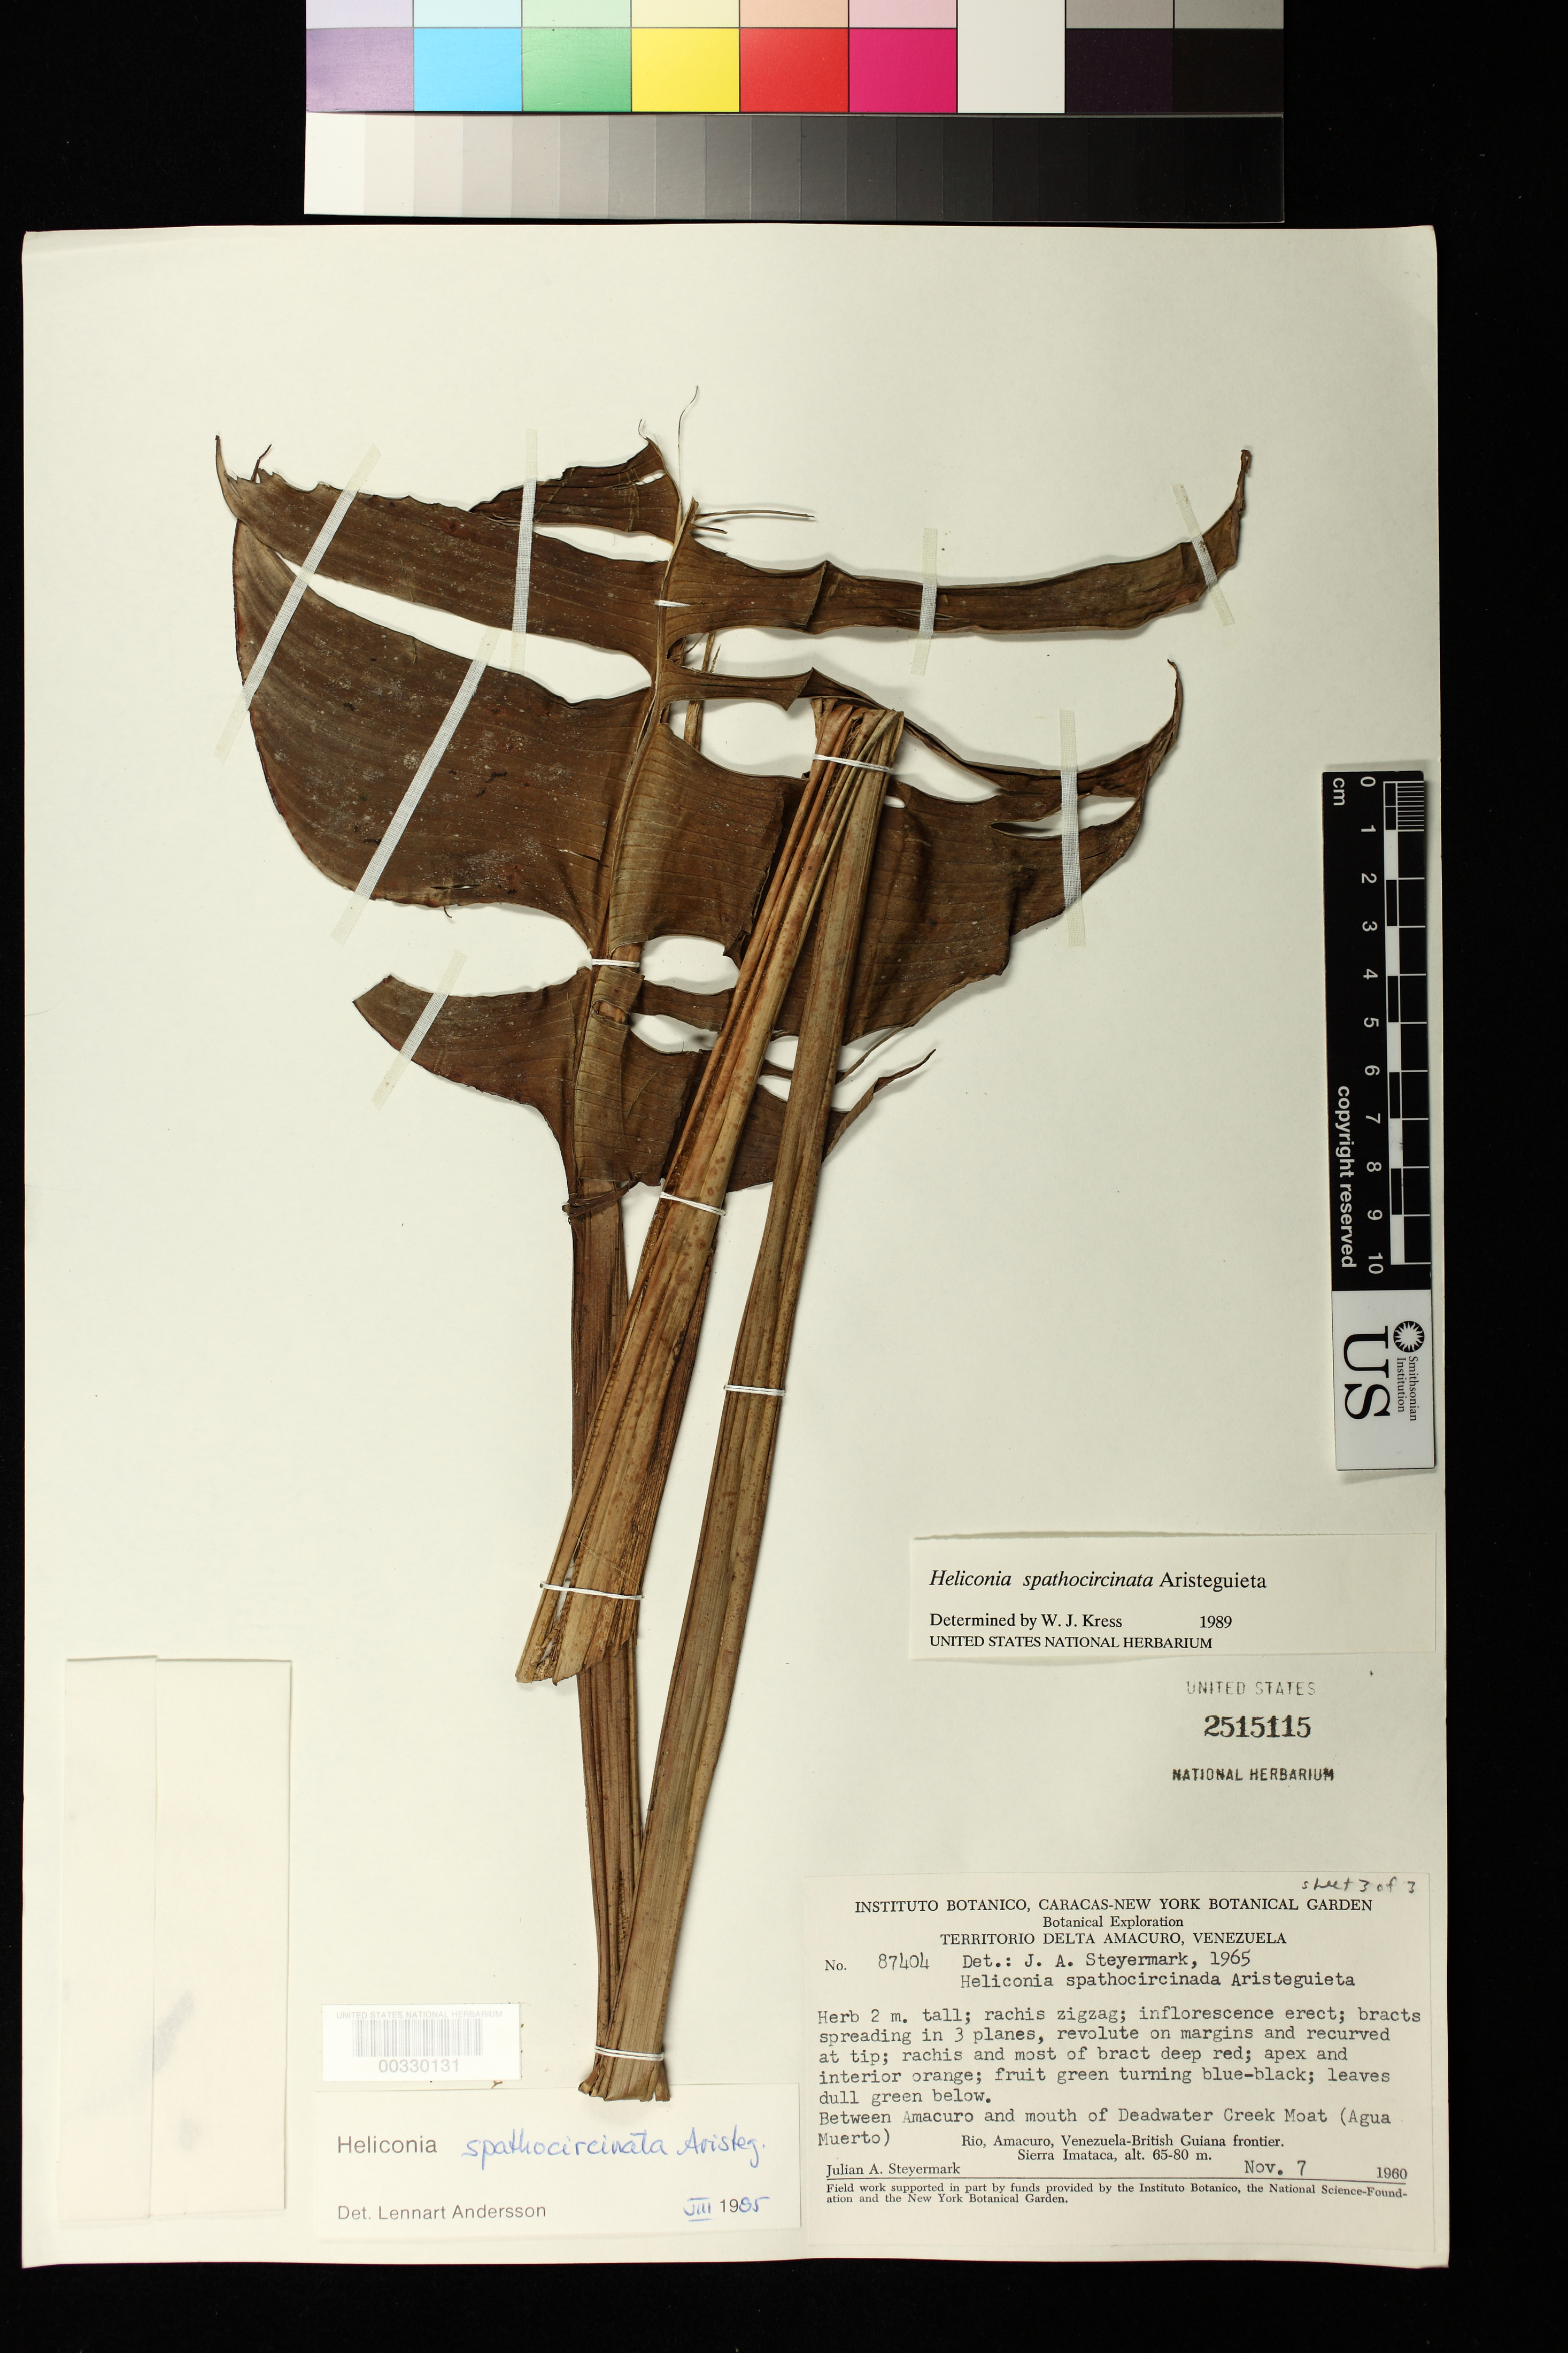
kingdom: Plantae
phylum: Tracheophyta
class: Liliopsida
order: Zingiberales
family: Heliconiaceae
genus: Heliconia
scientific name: Heliconia spathocircinata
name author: Aristeg.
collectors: J. Steyermark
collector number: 87404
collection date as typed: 07 Nov 1960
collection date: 1960-11-07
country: Venezuela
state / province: Delta Amacuro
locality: Between amacuro and mouth of deadwater creek moat (agua muerto)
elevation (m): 65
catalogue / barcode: US 2515115